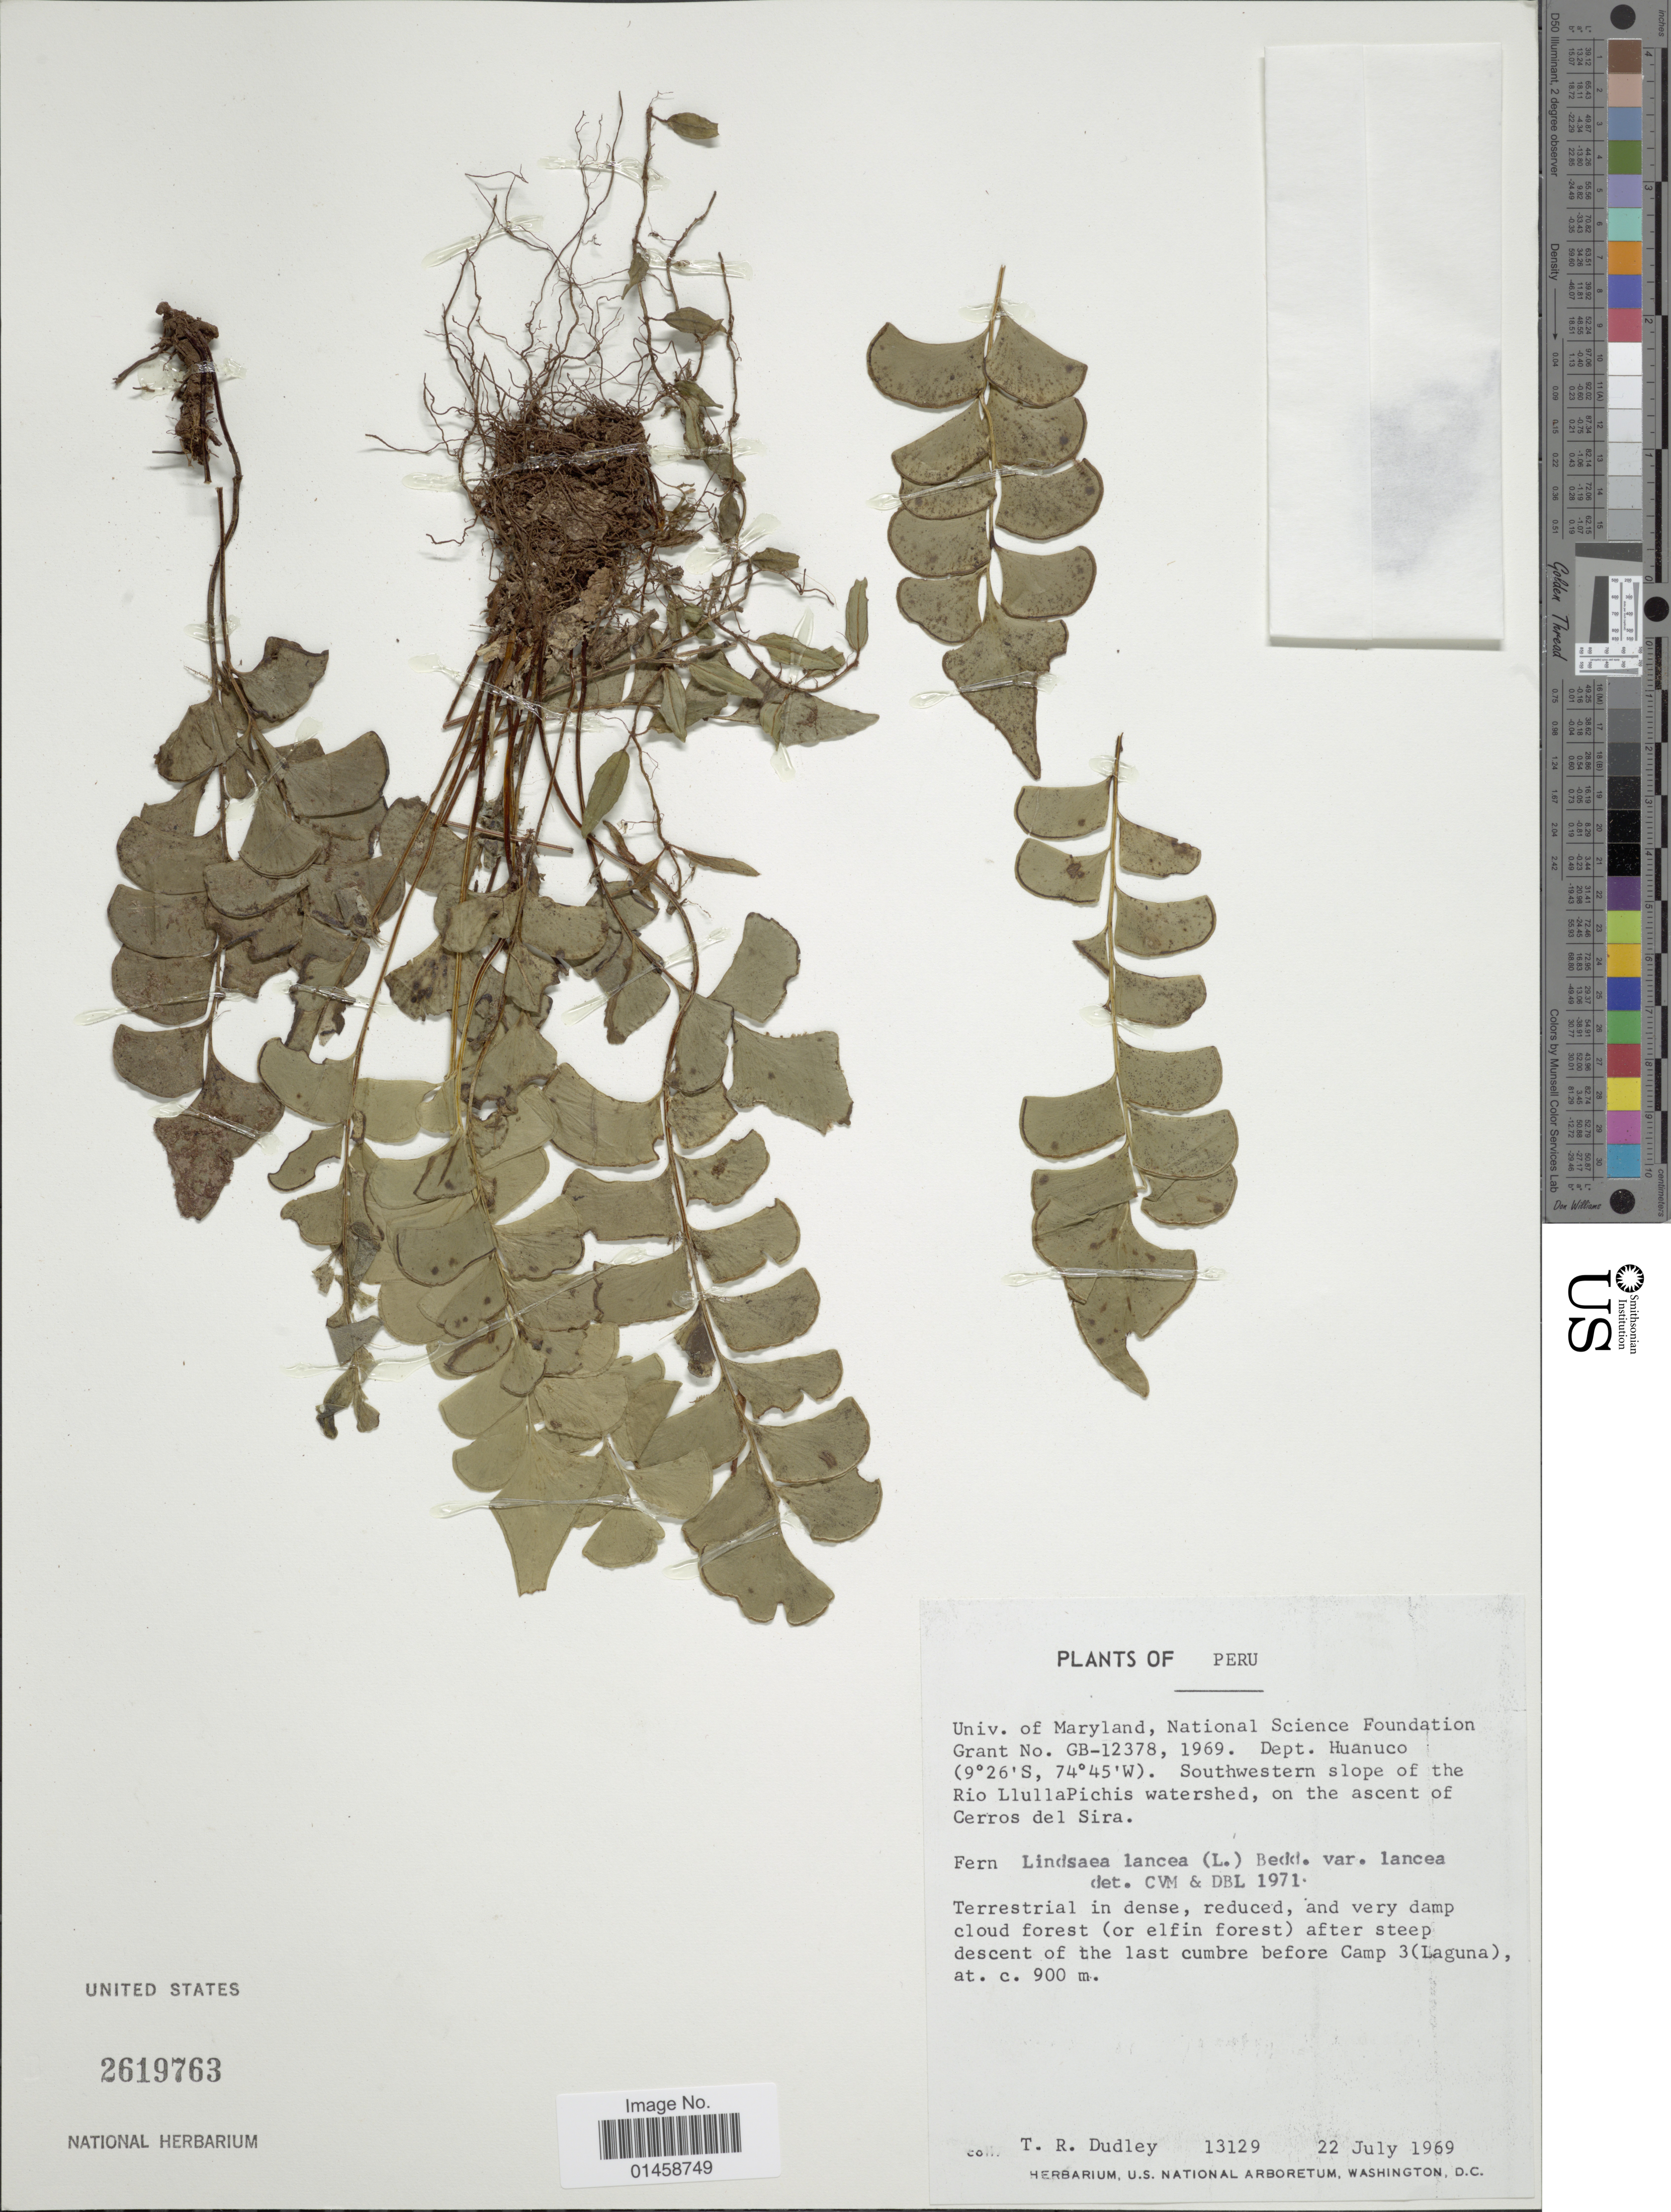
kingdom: Plantae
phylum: Tracheophyta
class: Polypodiopsida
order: Polypodiales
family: Lindsaeaceae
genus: Lindsaea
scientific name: Lindsaea lancea var. lancea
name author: (L.) Bedd.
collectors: T. R. Dudley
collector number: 13129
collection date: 1969-07-22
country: Peru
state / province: Huánuco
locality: Southwestern slope of the Rio LlullaPichis watershed, on the ascent of Cerros del Sira.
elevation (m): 900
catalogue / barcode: US 2619763